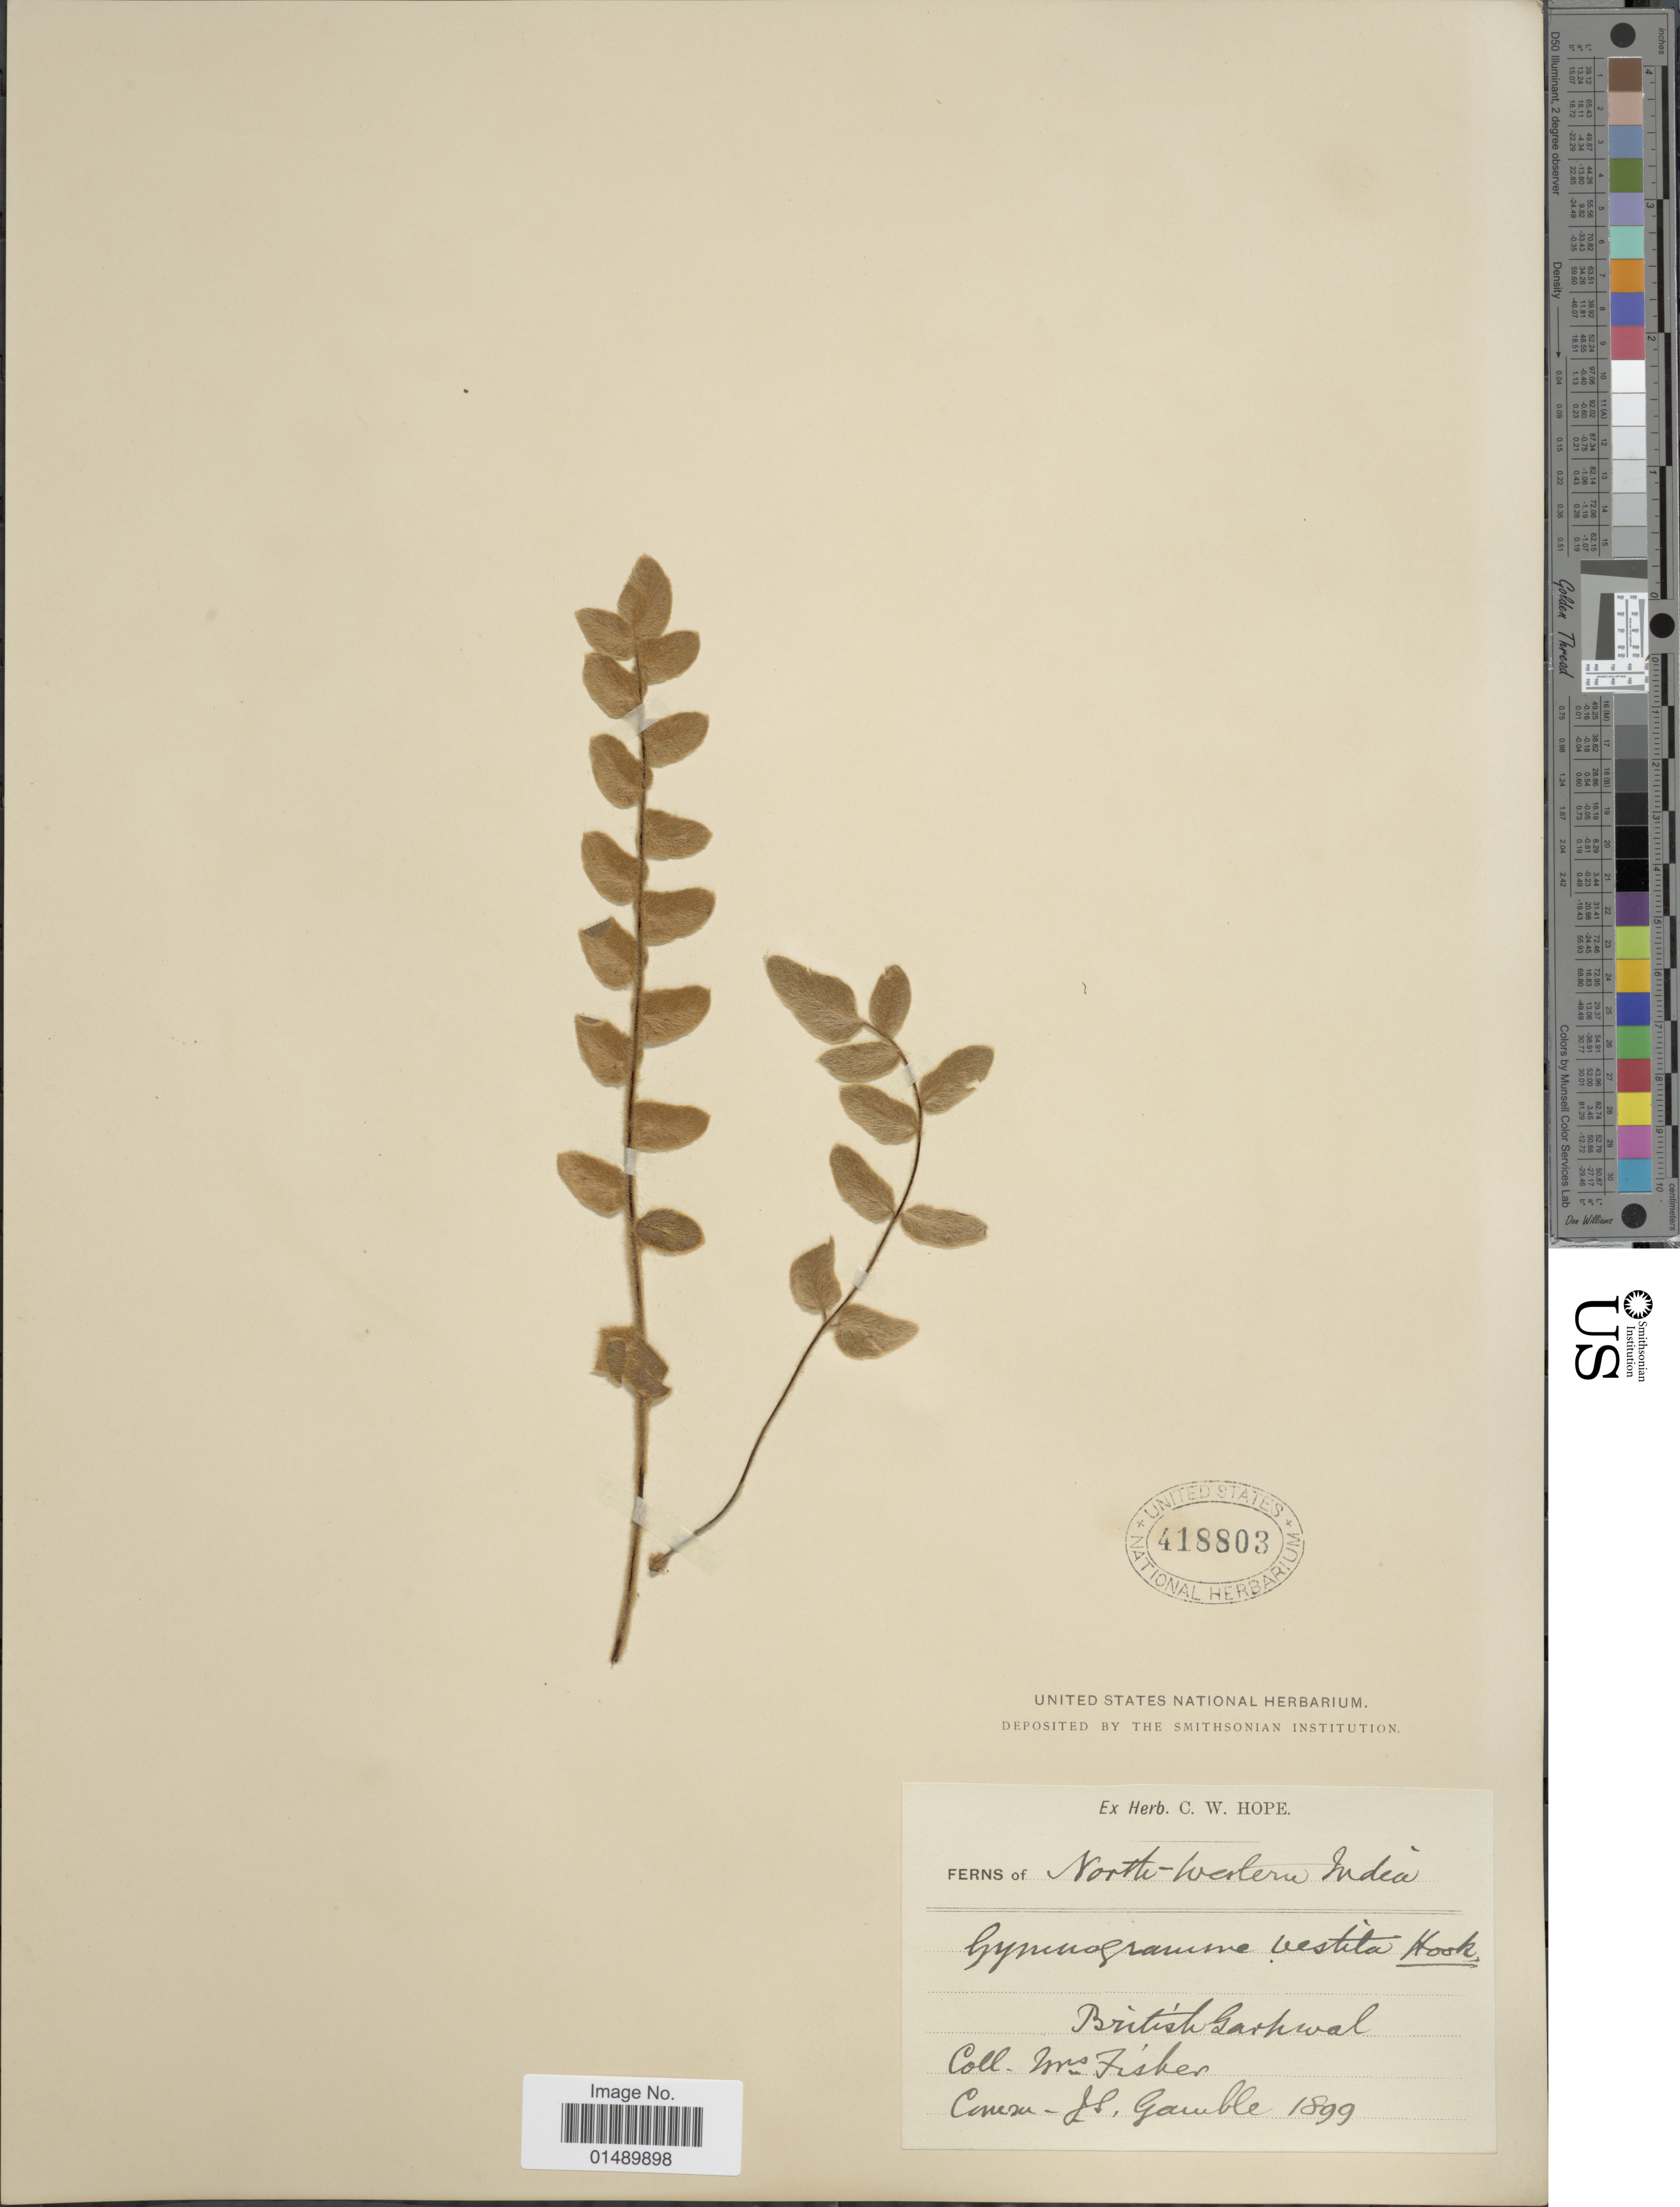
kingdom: Plantae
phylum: Tracheophyta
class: Polypodiopsida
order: Polypodiales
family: Pteridaceae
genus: Paragymnopteris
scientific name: Paragymnopteris vestita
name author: (Wall. ex C. Presl) K.H. Shing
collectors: W. Fisher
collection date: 1899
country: India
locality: North-western India, British Garhwal.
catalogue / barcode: US 418803